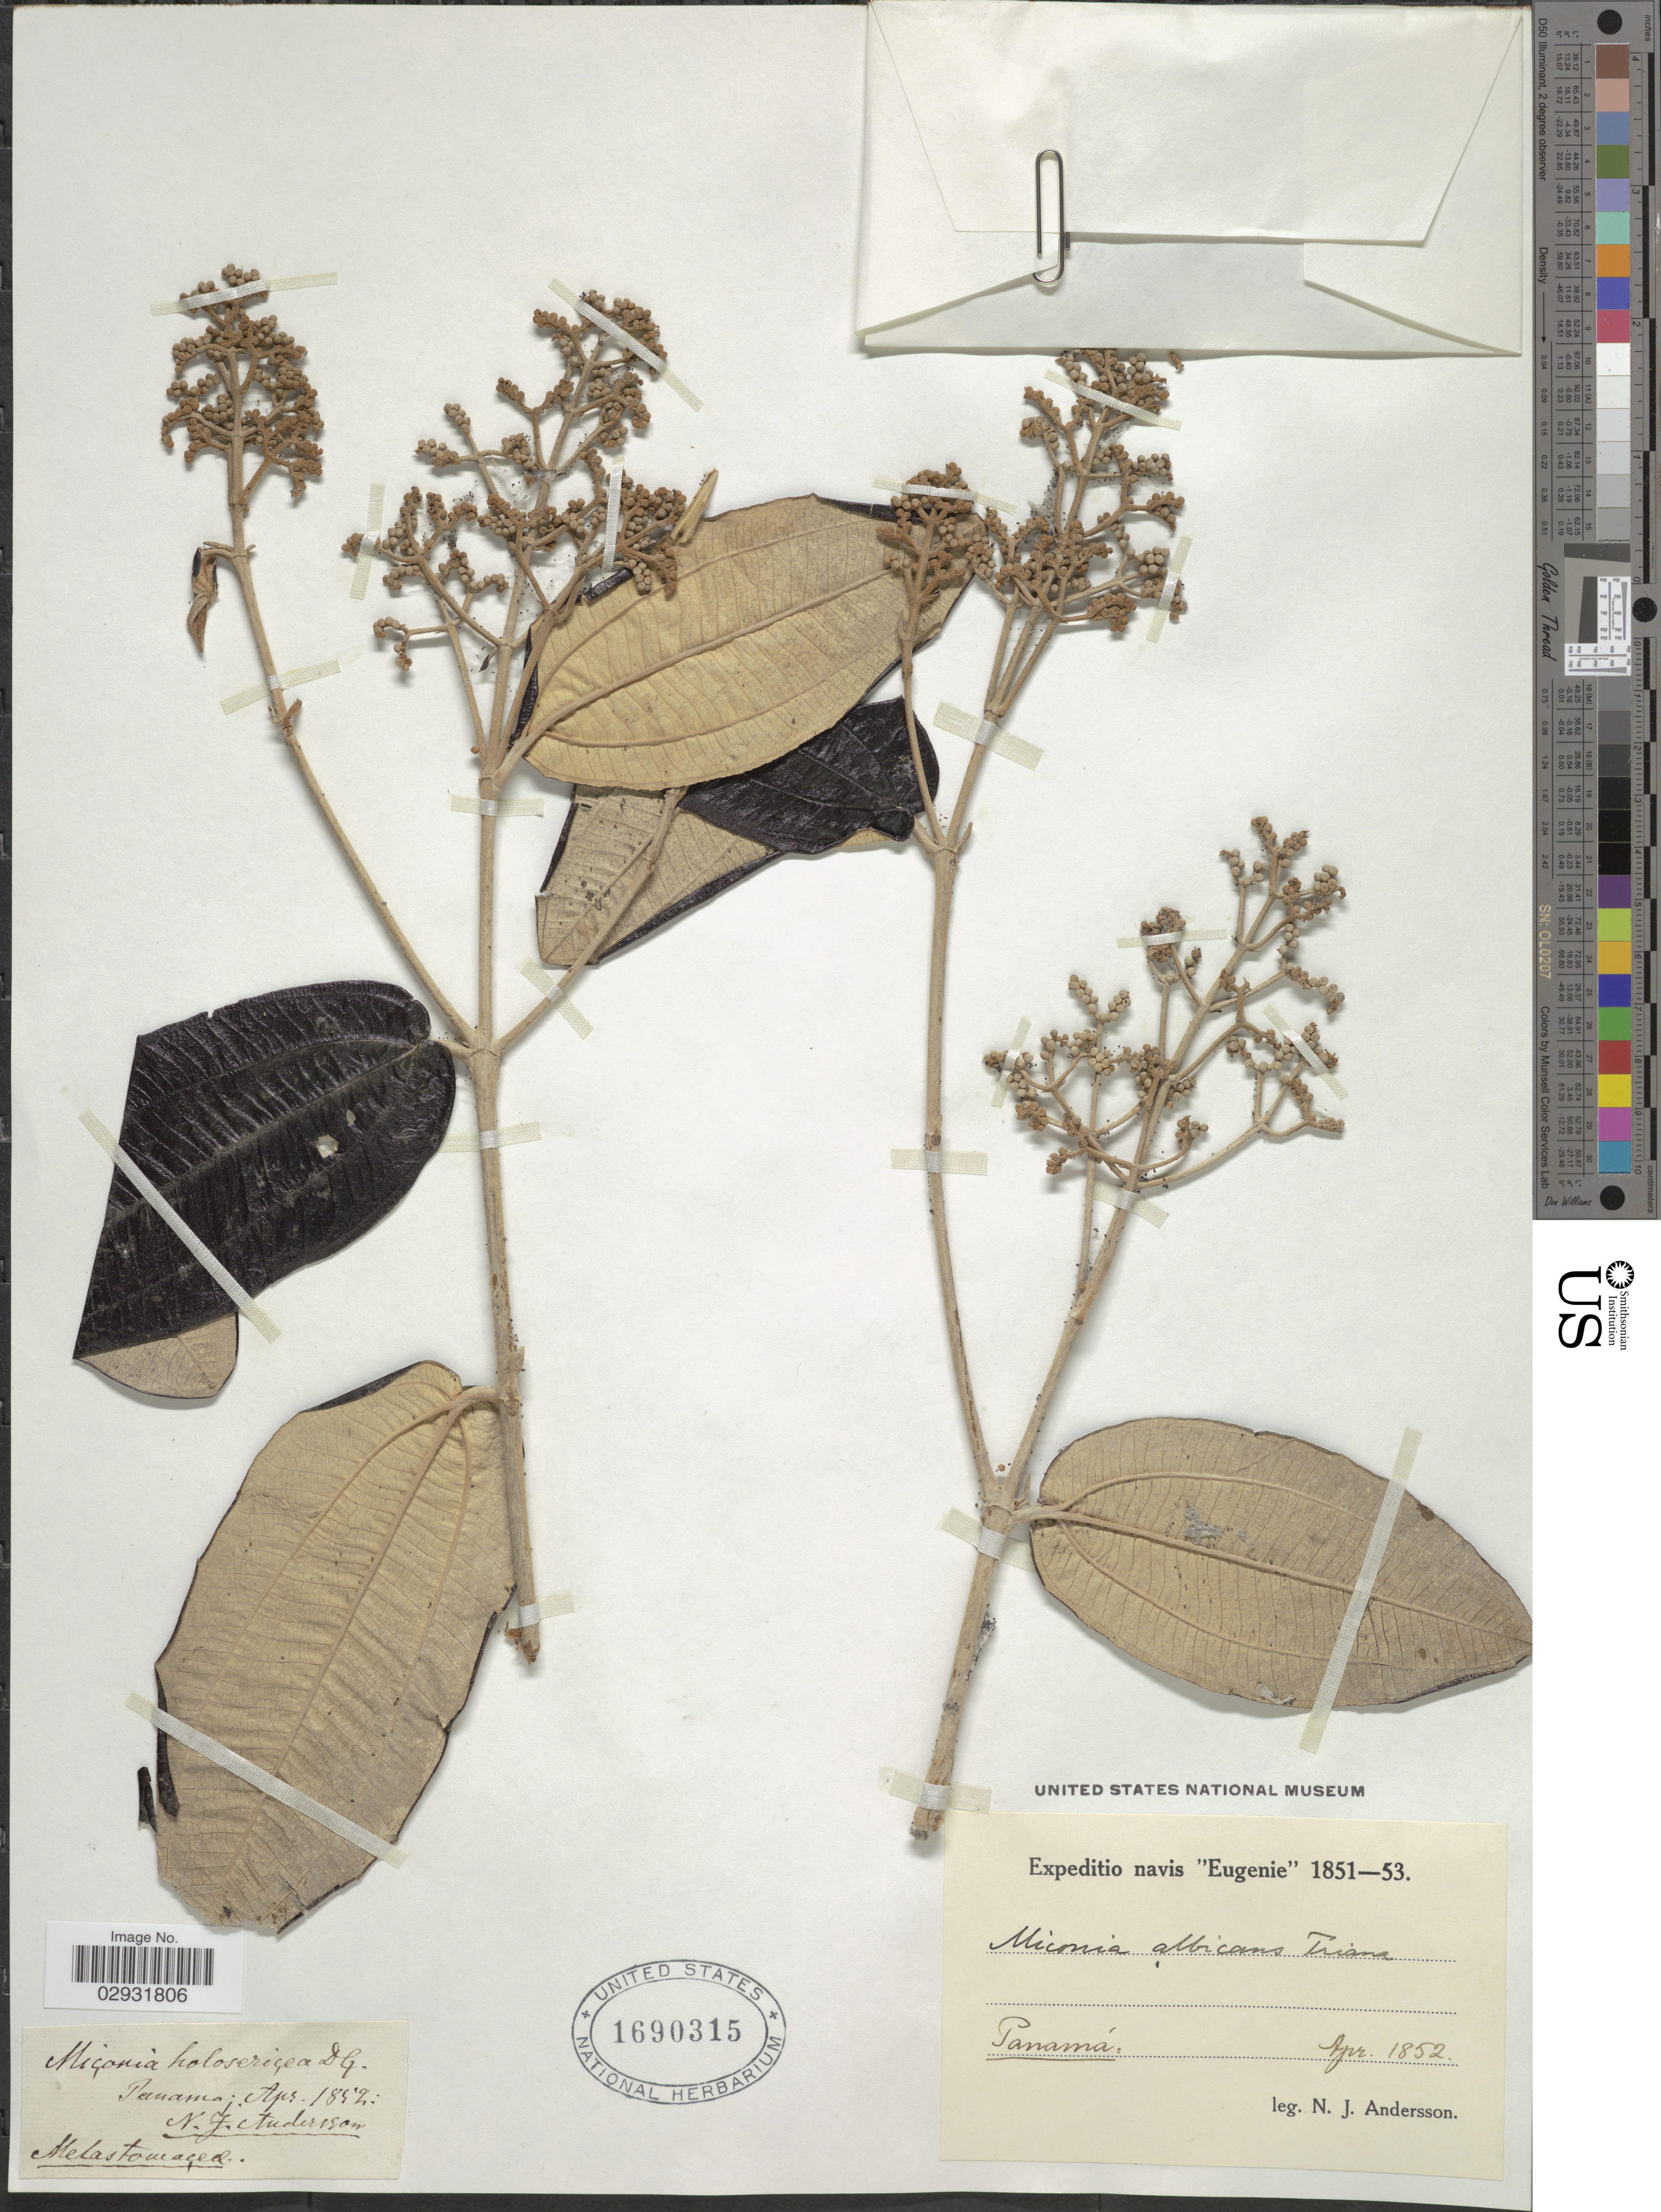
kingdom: Plantae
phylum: Tracheophyta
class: Magnoliopsida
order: Myrtales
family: Melastomataceae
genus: Miconia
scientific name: Miconia albicans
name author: (Sw.) Steud.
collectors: N. J. Andersson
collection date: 1852-04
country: Panama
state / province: Panamá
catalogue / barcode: US 1690315